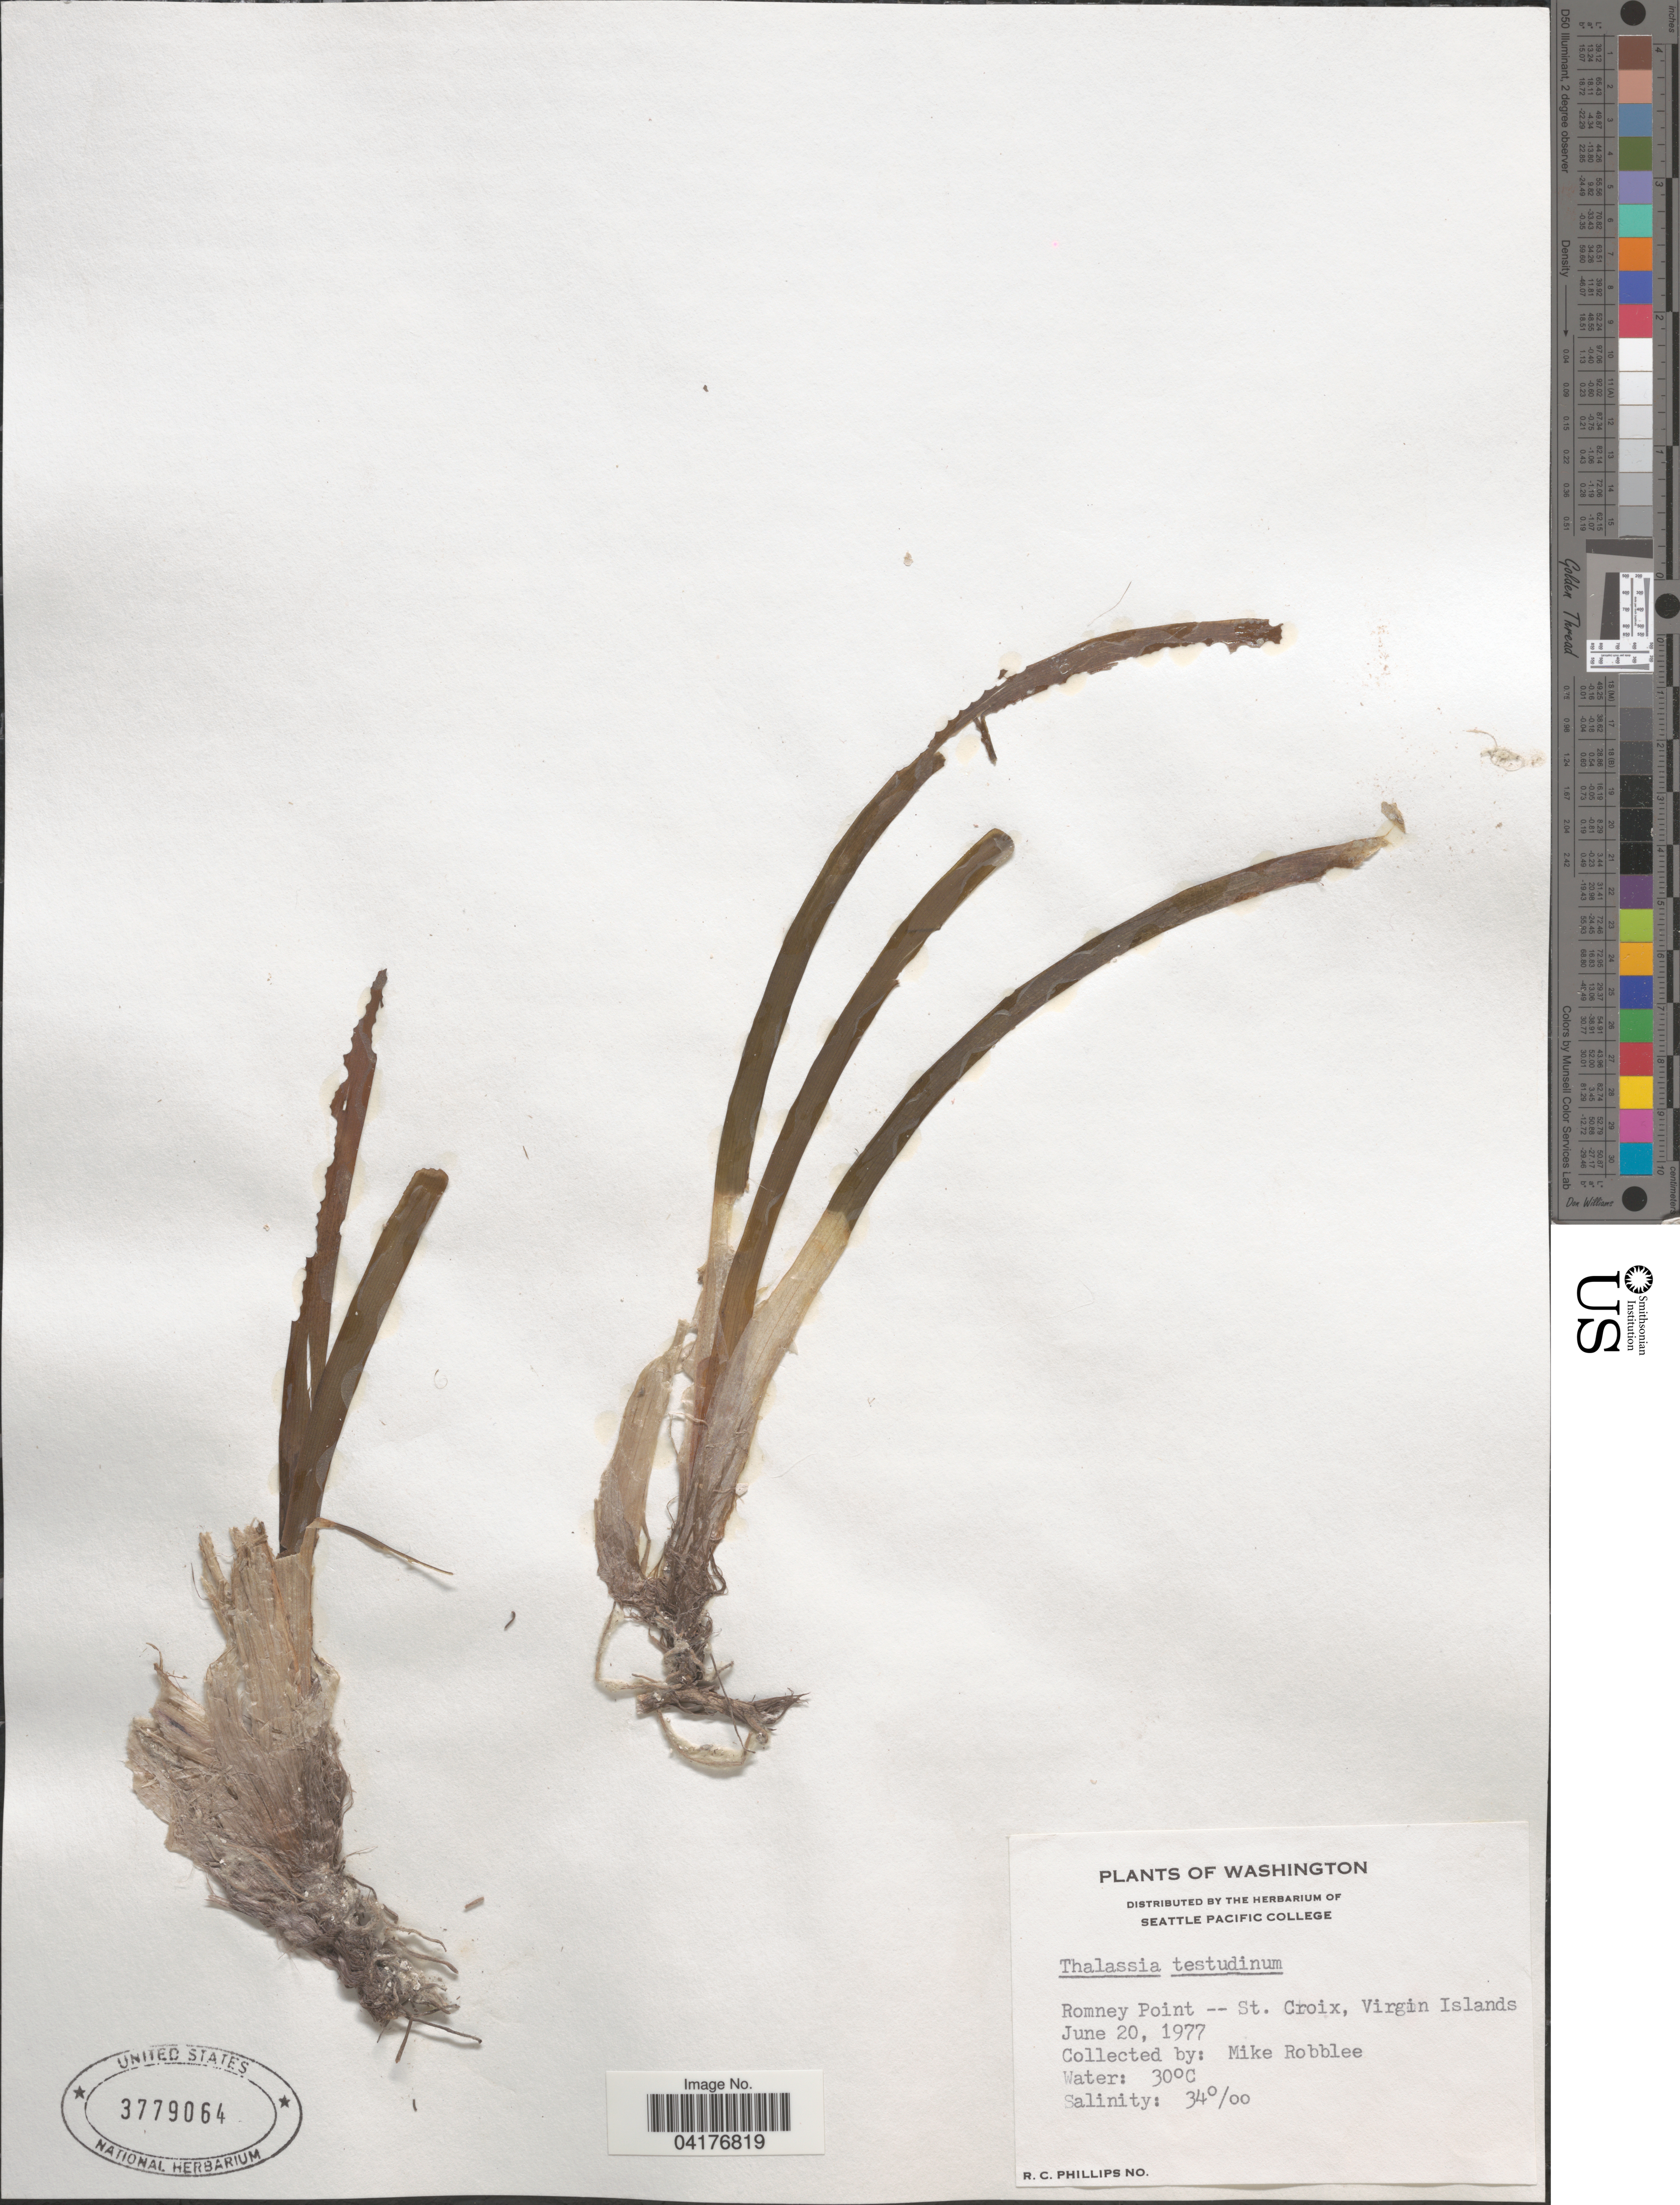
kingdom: Plantae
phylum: Tracheophyta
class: Liliopsida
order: Alismatales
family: Hydrocharitaceae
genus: Thalassia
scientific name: Thalassia testudinum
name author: Banks & Sol. ex K.D. Koenig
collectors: M. Robblee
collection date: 1977-06-20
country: U.S. Virgin Islands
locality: Romney Point -- St. Croix, Virgin Islands.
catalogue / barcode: US 3779064